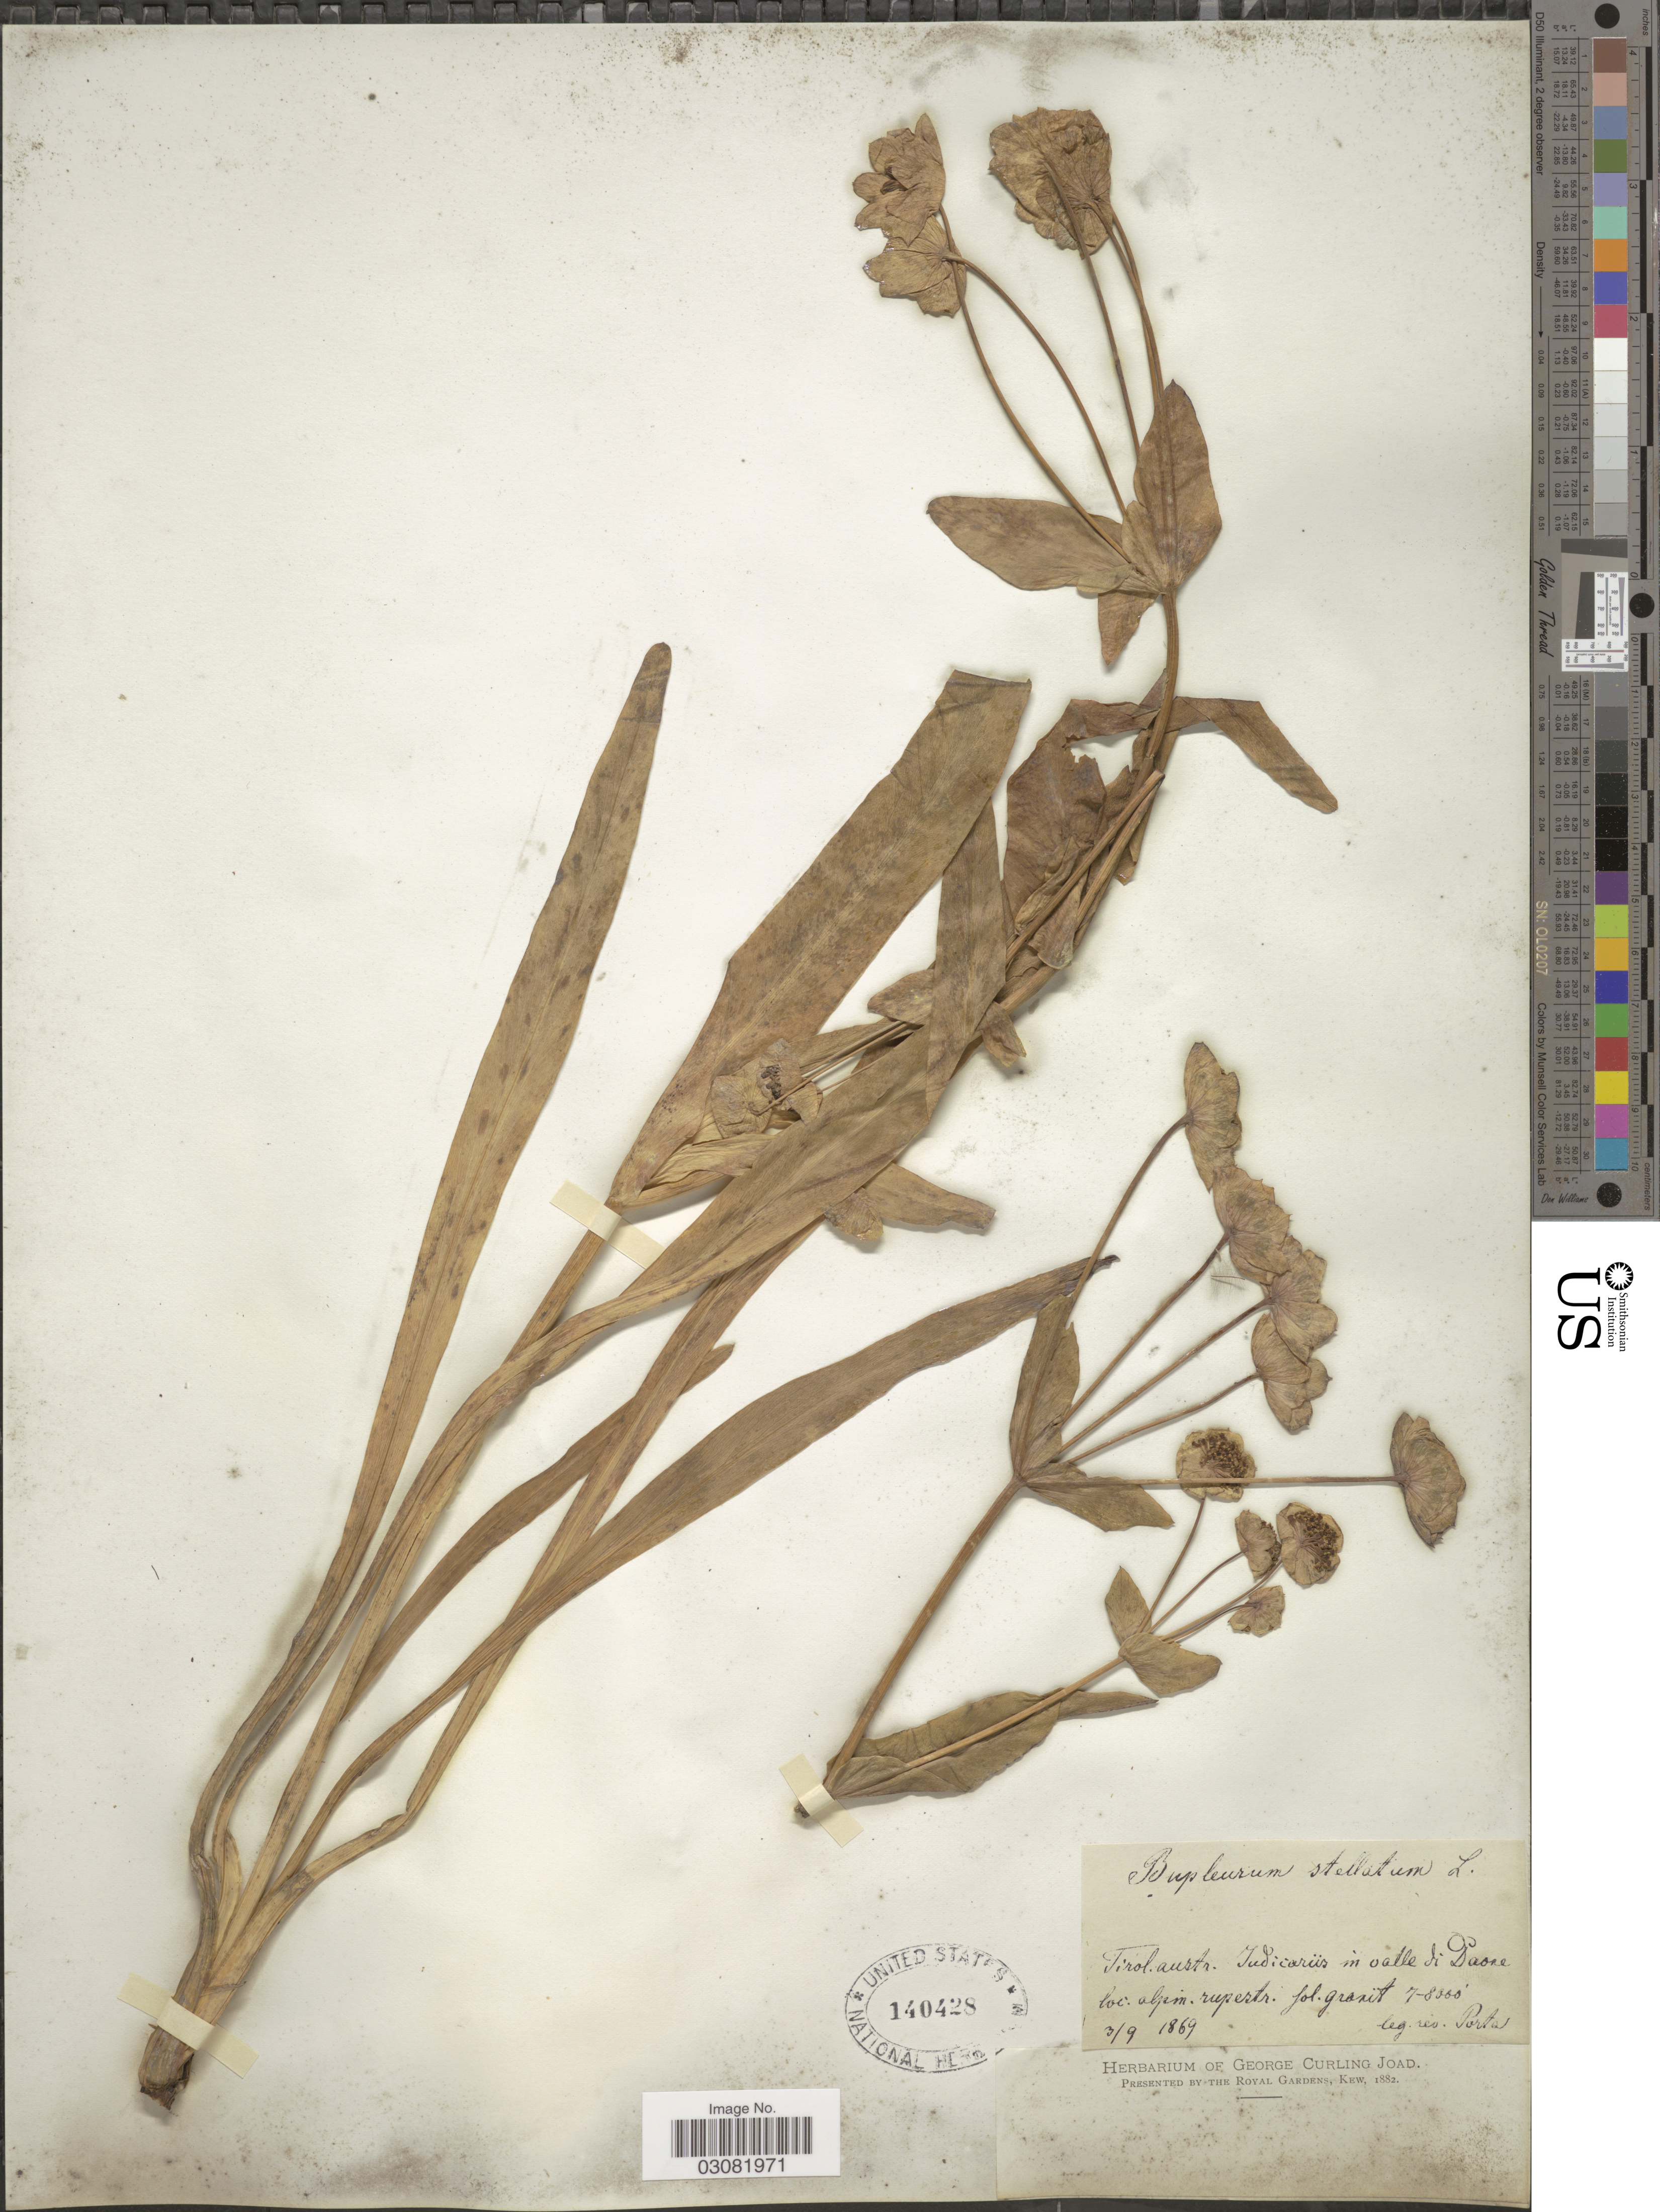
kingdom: Plantae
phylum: Tracheophyta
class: Magnoliopsida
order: Apiales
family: Apiaceae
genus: Bupleurum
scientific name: Bupleurum stellatum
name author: L.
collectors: -- Porta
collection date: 1869-09-03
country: Italy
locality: Tirol. austr. Indicarüs in valle di Daone.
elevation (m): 2134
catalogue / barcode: US 140428